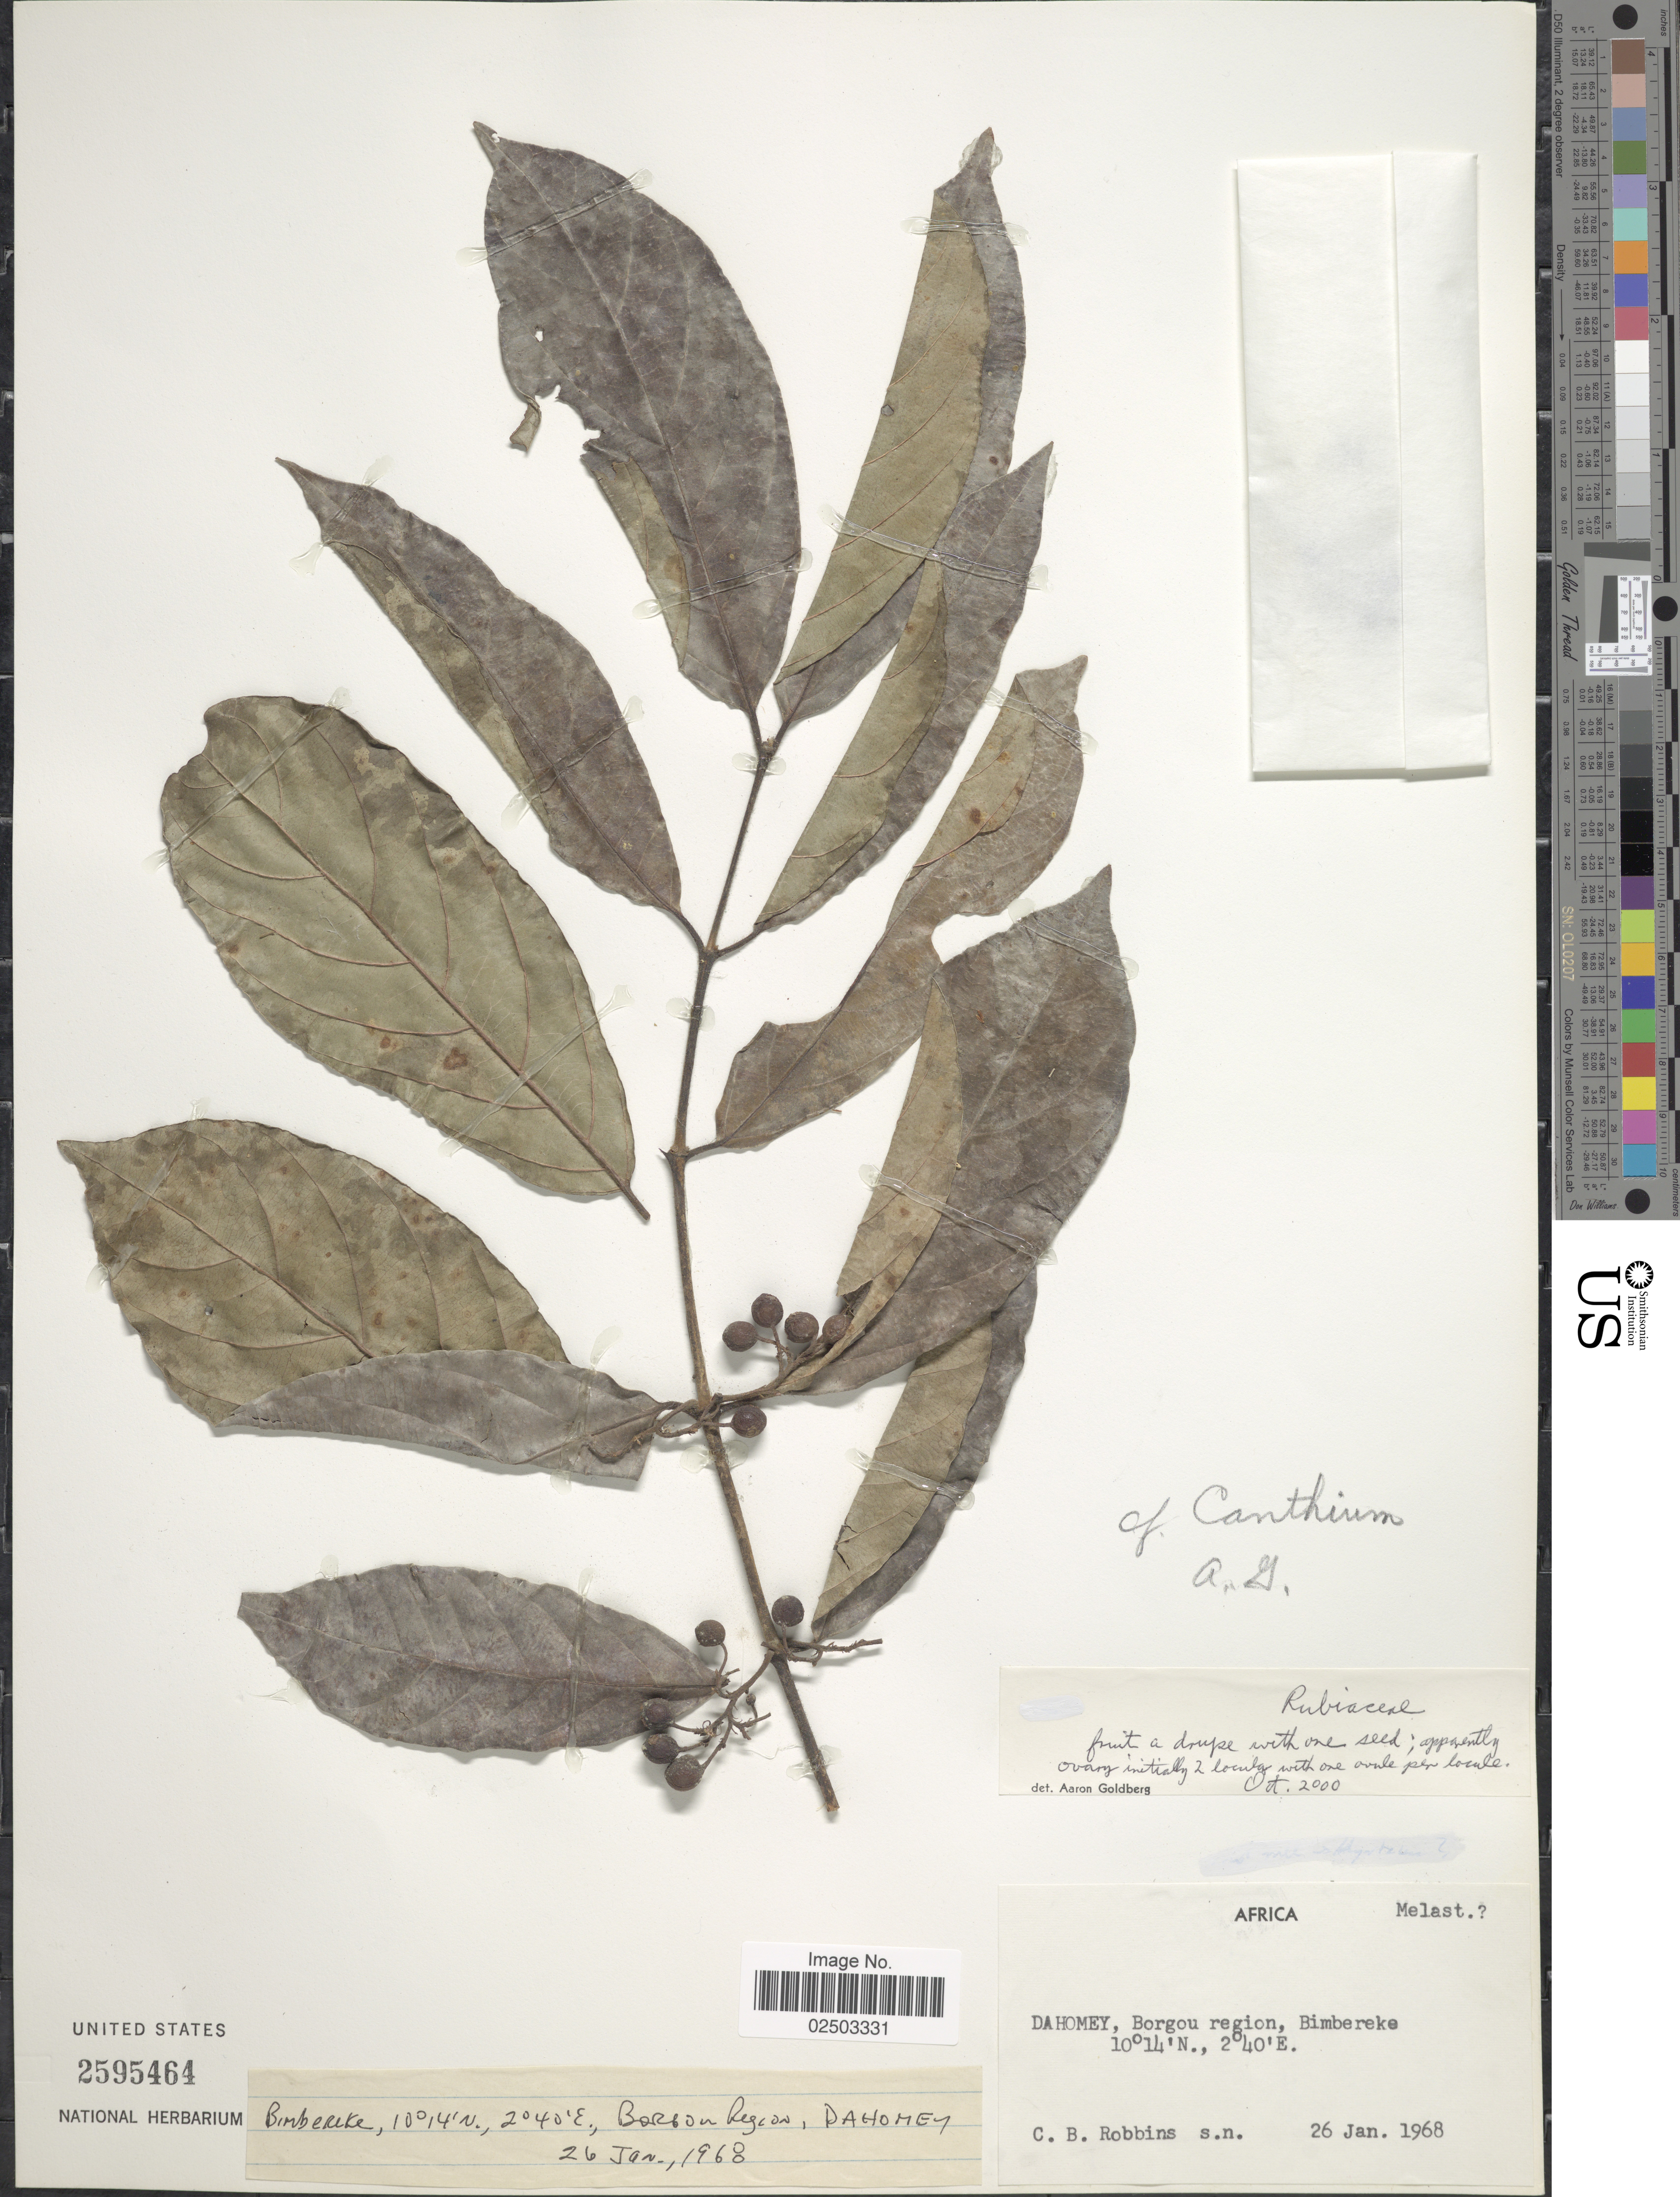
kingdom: Plantae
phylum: Tracheophyta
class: Magnoliopsida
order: Gentianales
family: Rubiaceae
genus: Bridsonia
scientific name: Bridsonia chamaedendrum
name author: (Kuntze) Verstraete & A.E. van Wyk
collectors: C. Robbins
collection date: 1968-01-26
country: Benin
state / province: Borgou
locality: Dahomey, Borgou region, Bimbereke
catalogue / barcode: US 2595464